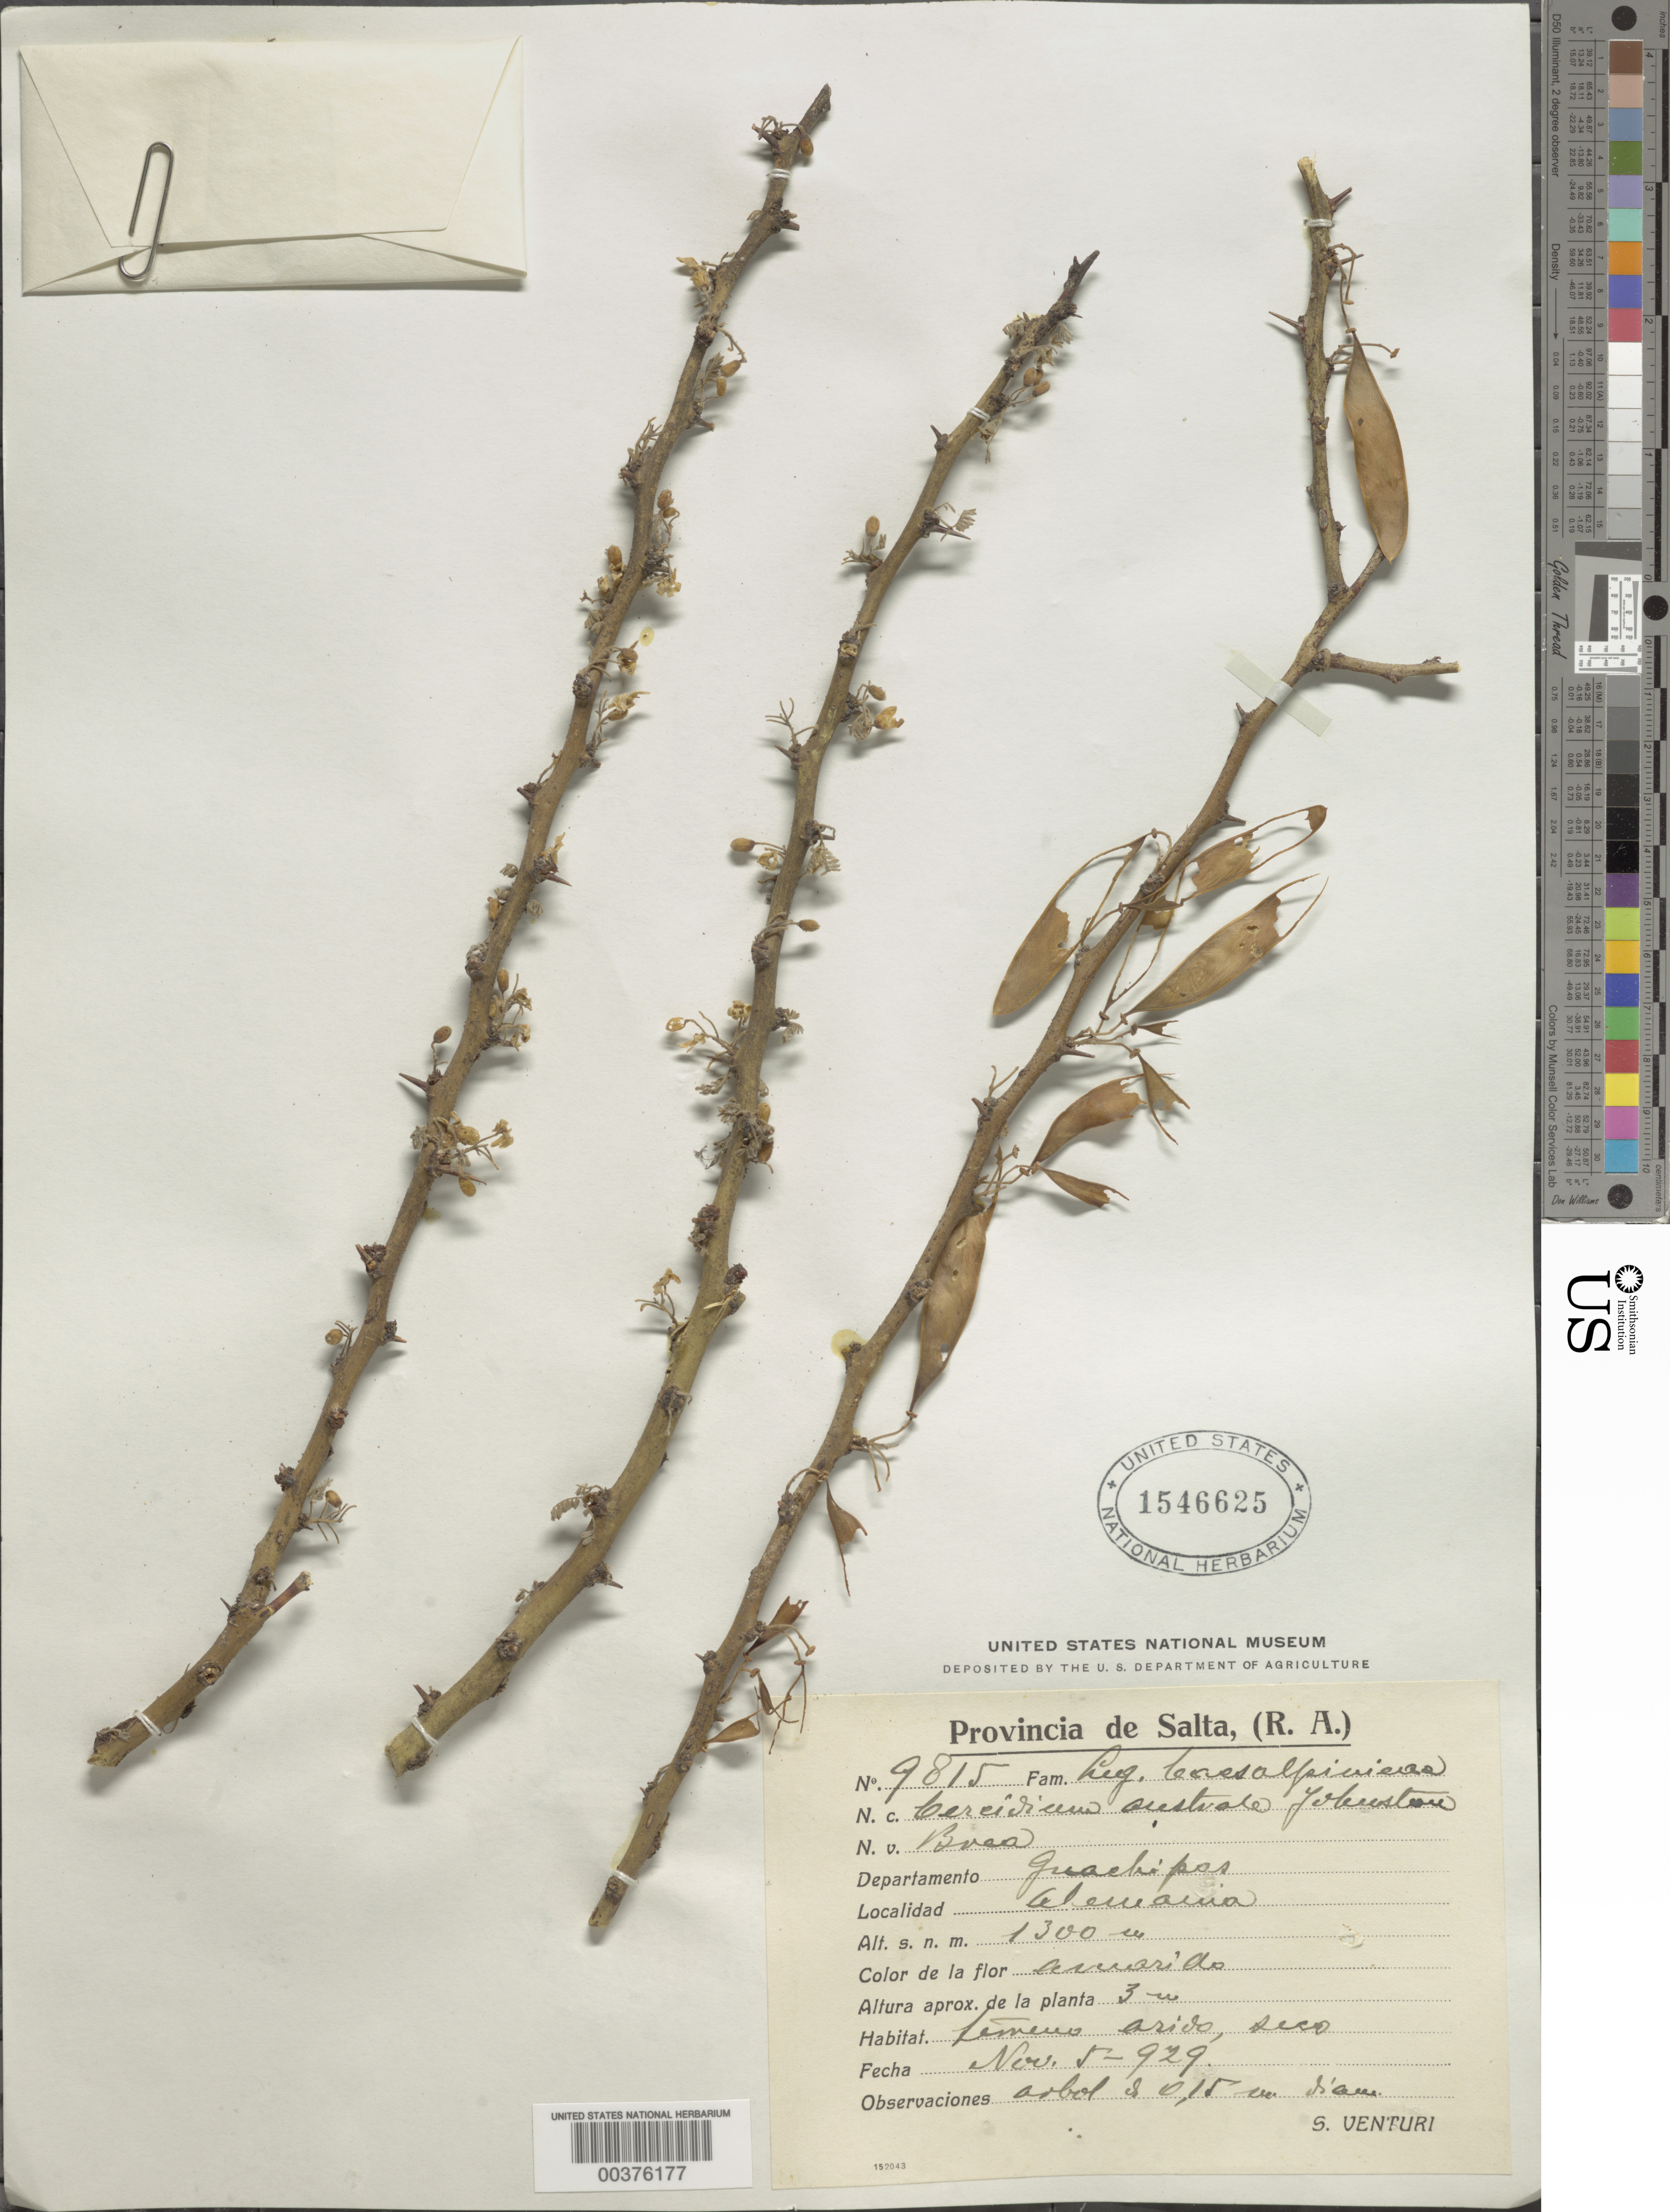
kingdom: Plantae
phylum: Tracheophyta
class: Magnoliopsida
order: Fabales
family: Fabaceae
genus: Parkinsonia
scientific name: Parkinsonia glauca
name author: (Cav.) Varjão & Mansano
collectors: S. Venturi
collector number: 9815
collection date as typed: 05 Nov 1929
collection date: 1929-11-05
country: Argentina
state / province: Salta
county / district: Guachipas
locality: Alemania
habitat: Temeno arido, seco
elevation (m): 1300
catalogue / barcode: US 1546625